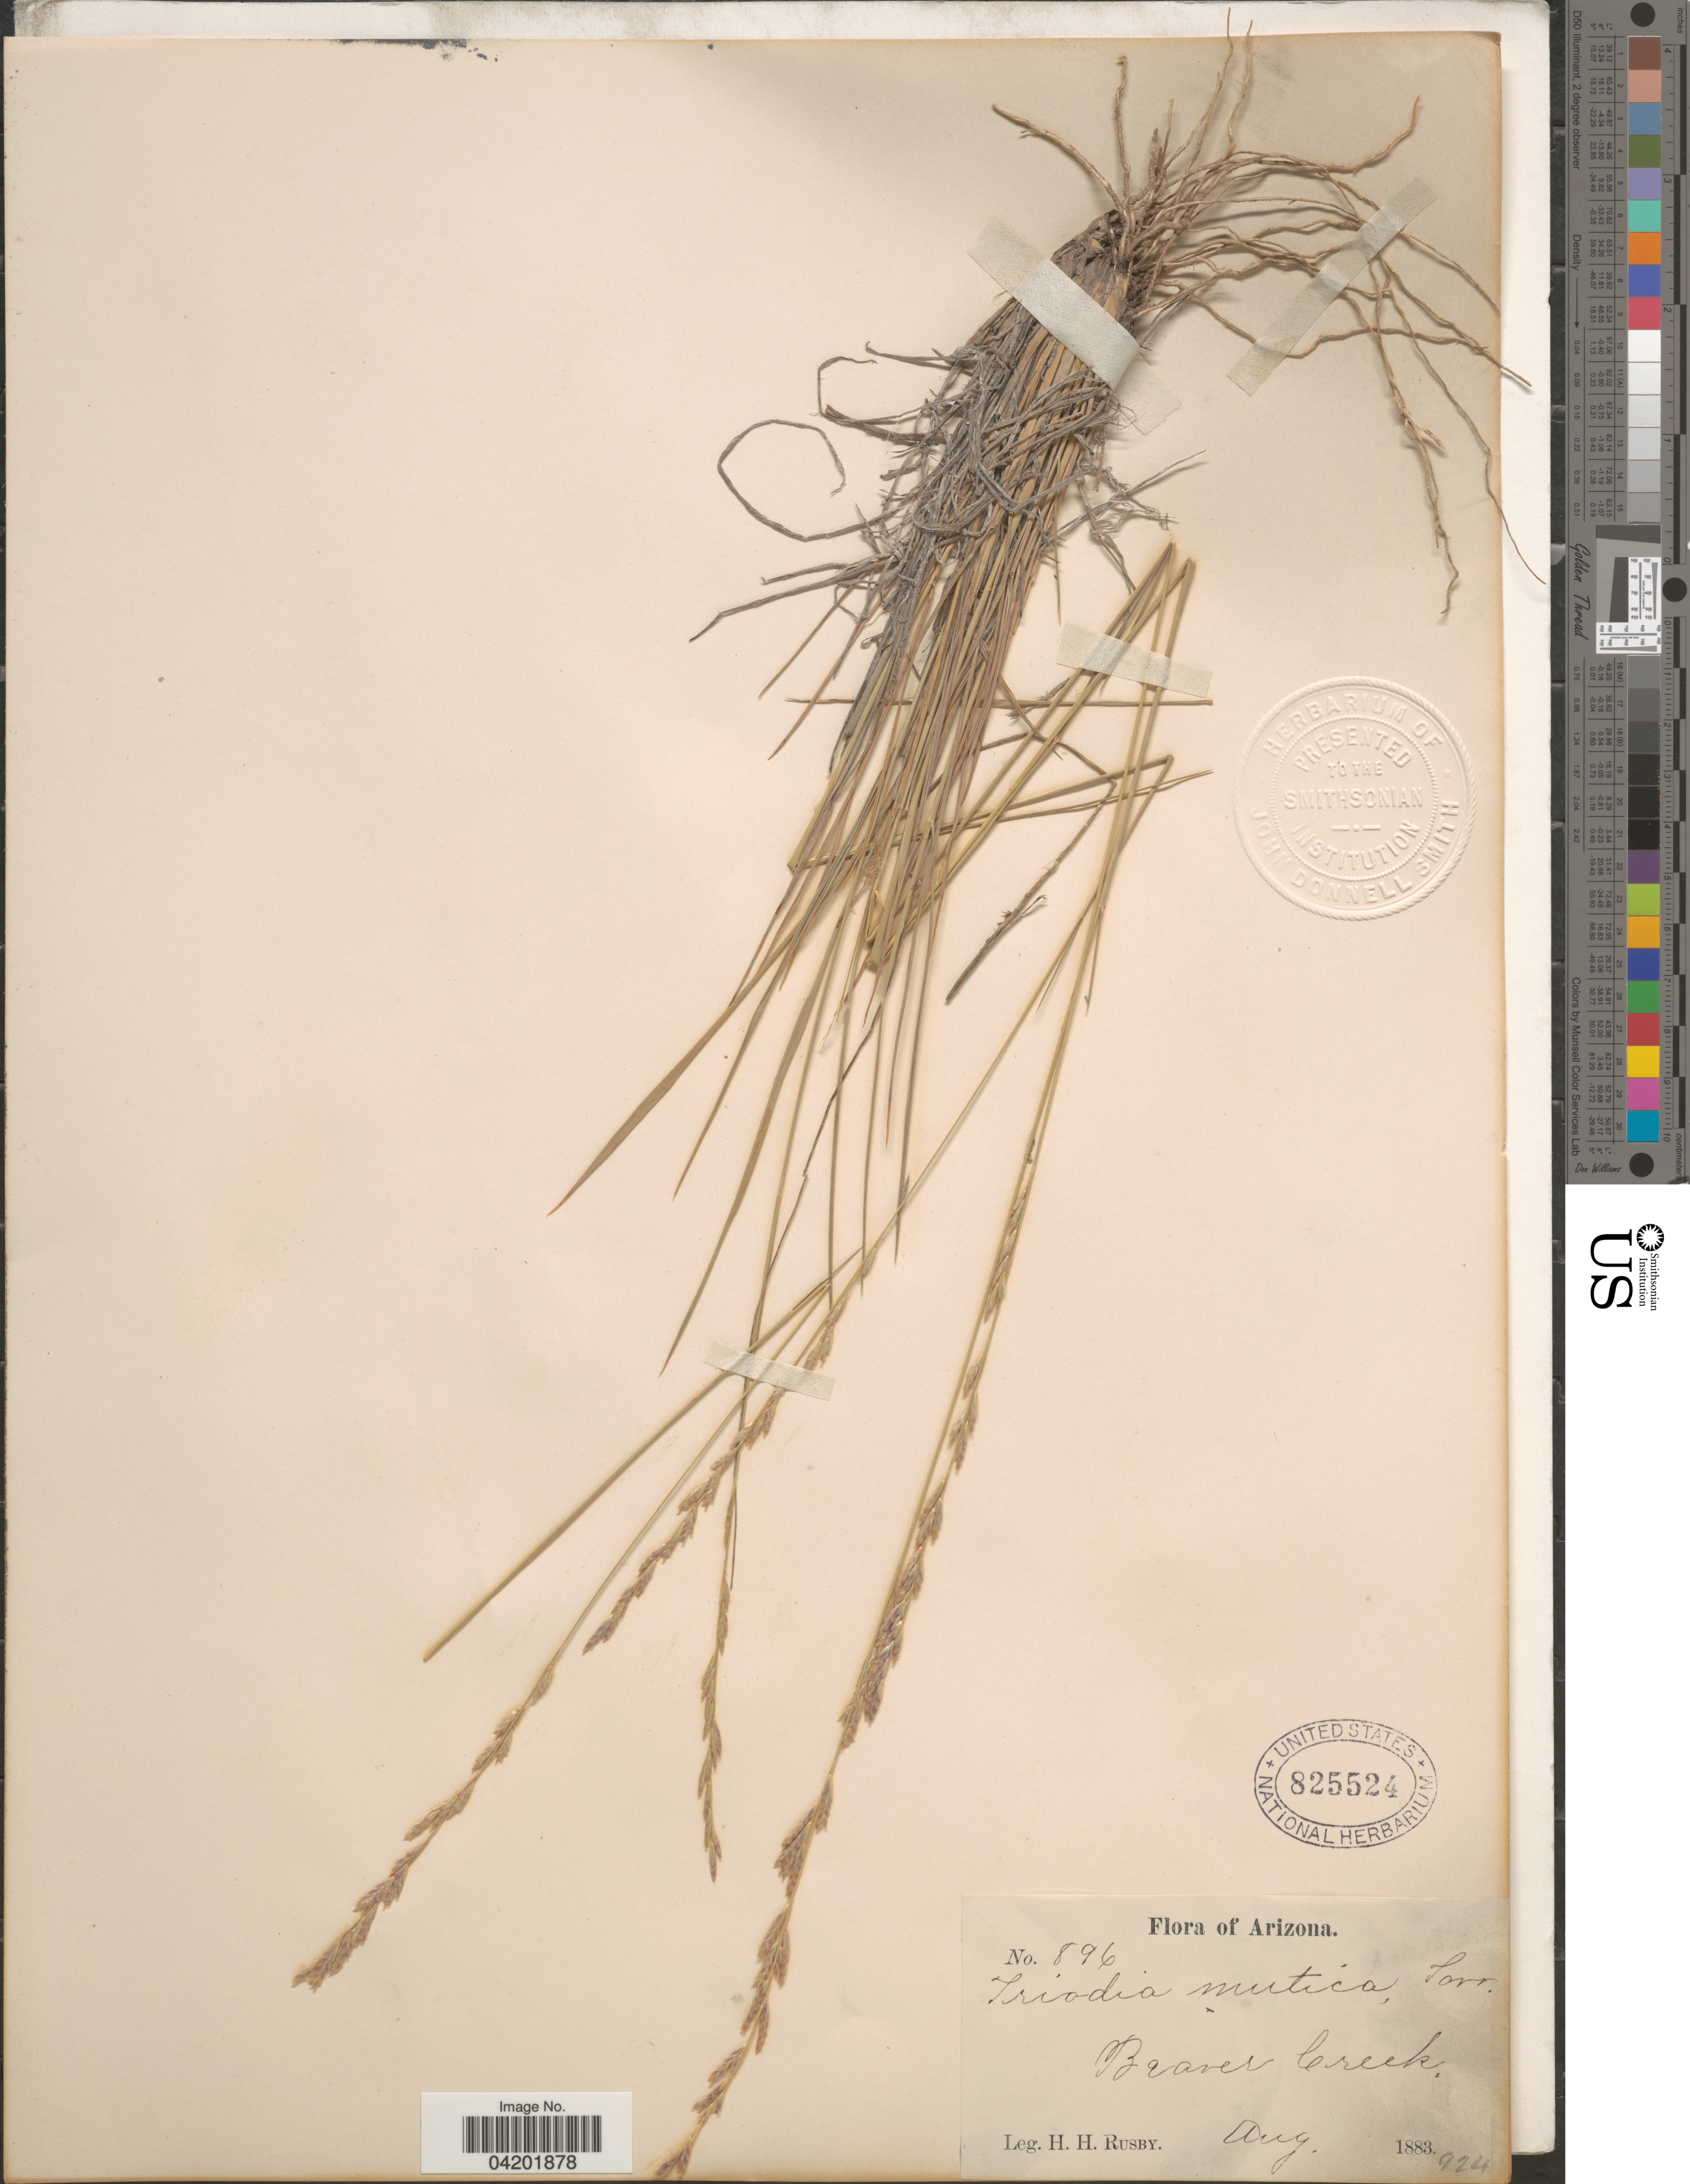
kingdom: Plantae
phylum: Tracheophyta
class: Liliopsida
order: Poales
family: Poaceae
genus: Tridentopsis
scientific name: Tridentopsis mutica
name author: (Torr.) P.M. Peterson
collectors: H. H. Rusby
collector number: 896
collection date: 1883-08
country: United States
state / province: Arizona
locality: Beaver Creek.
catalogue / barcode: US 825524